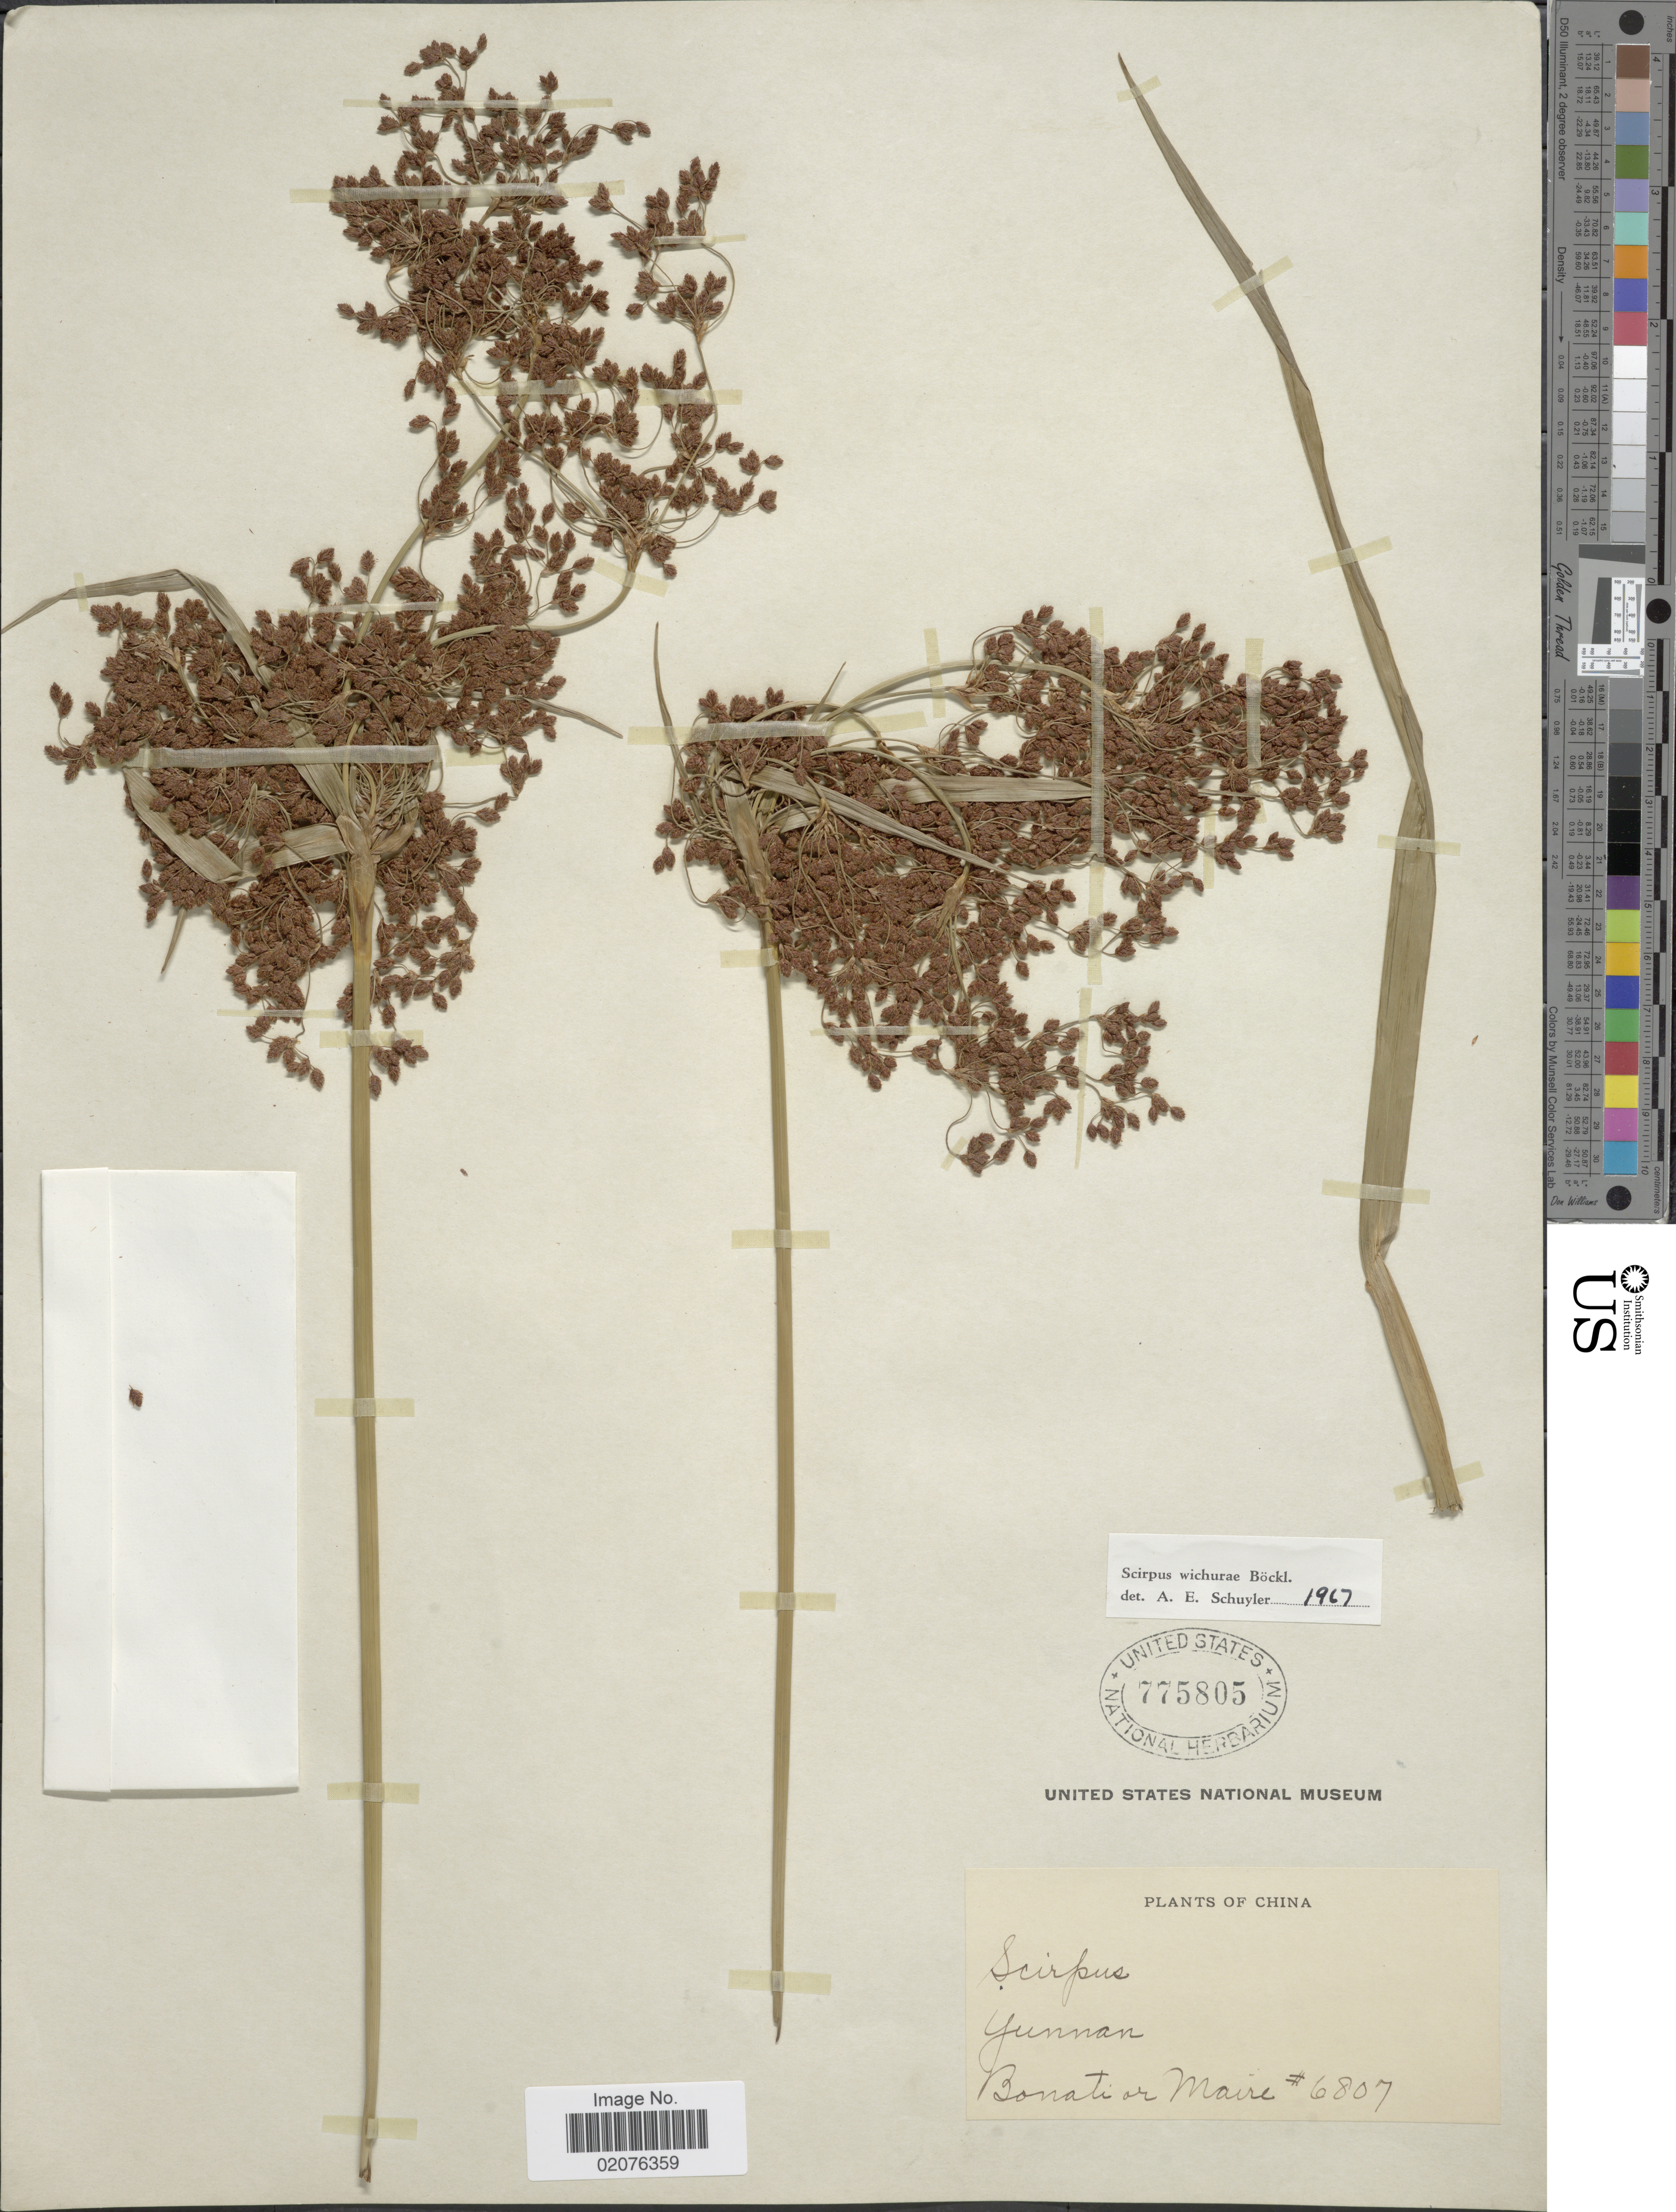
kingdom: Plantae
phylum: Tracheophyta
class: Liliopsida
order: Poales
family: Cyperaceae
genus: Scirpus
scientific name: Scirpus wichurae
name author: Boeckeler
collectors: -. Bonati & Maire, --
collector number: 6807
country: China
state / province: Yunnan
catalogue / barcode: US 775805